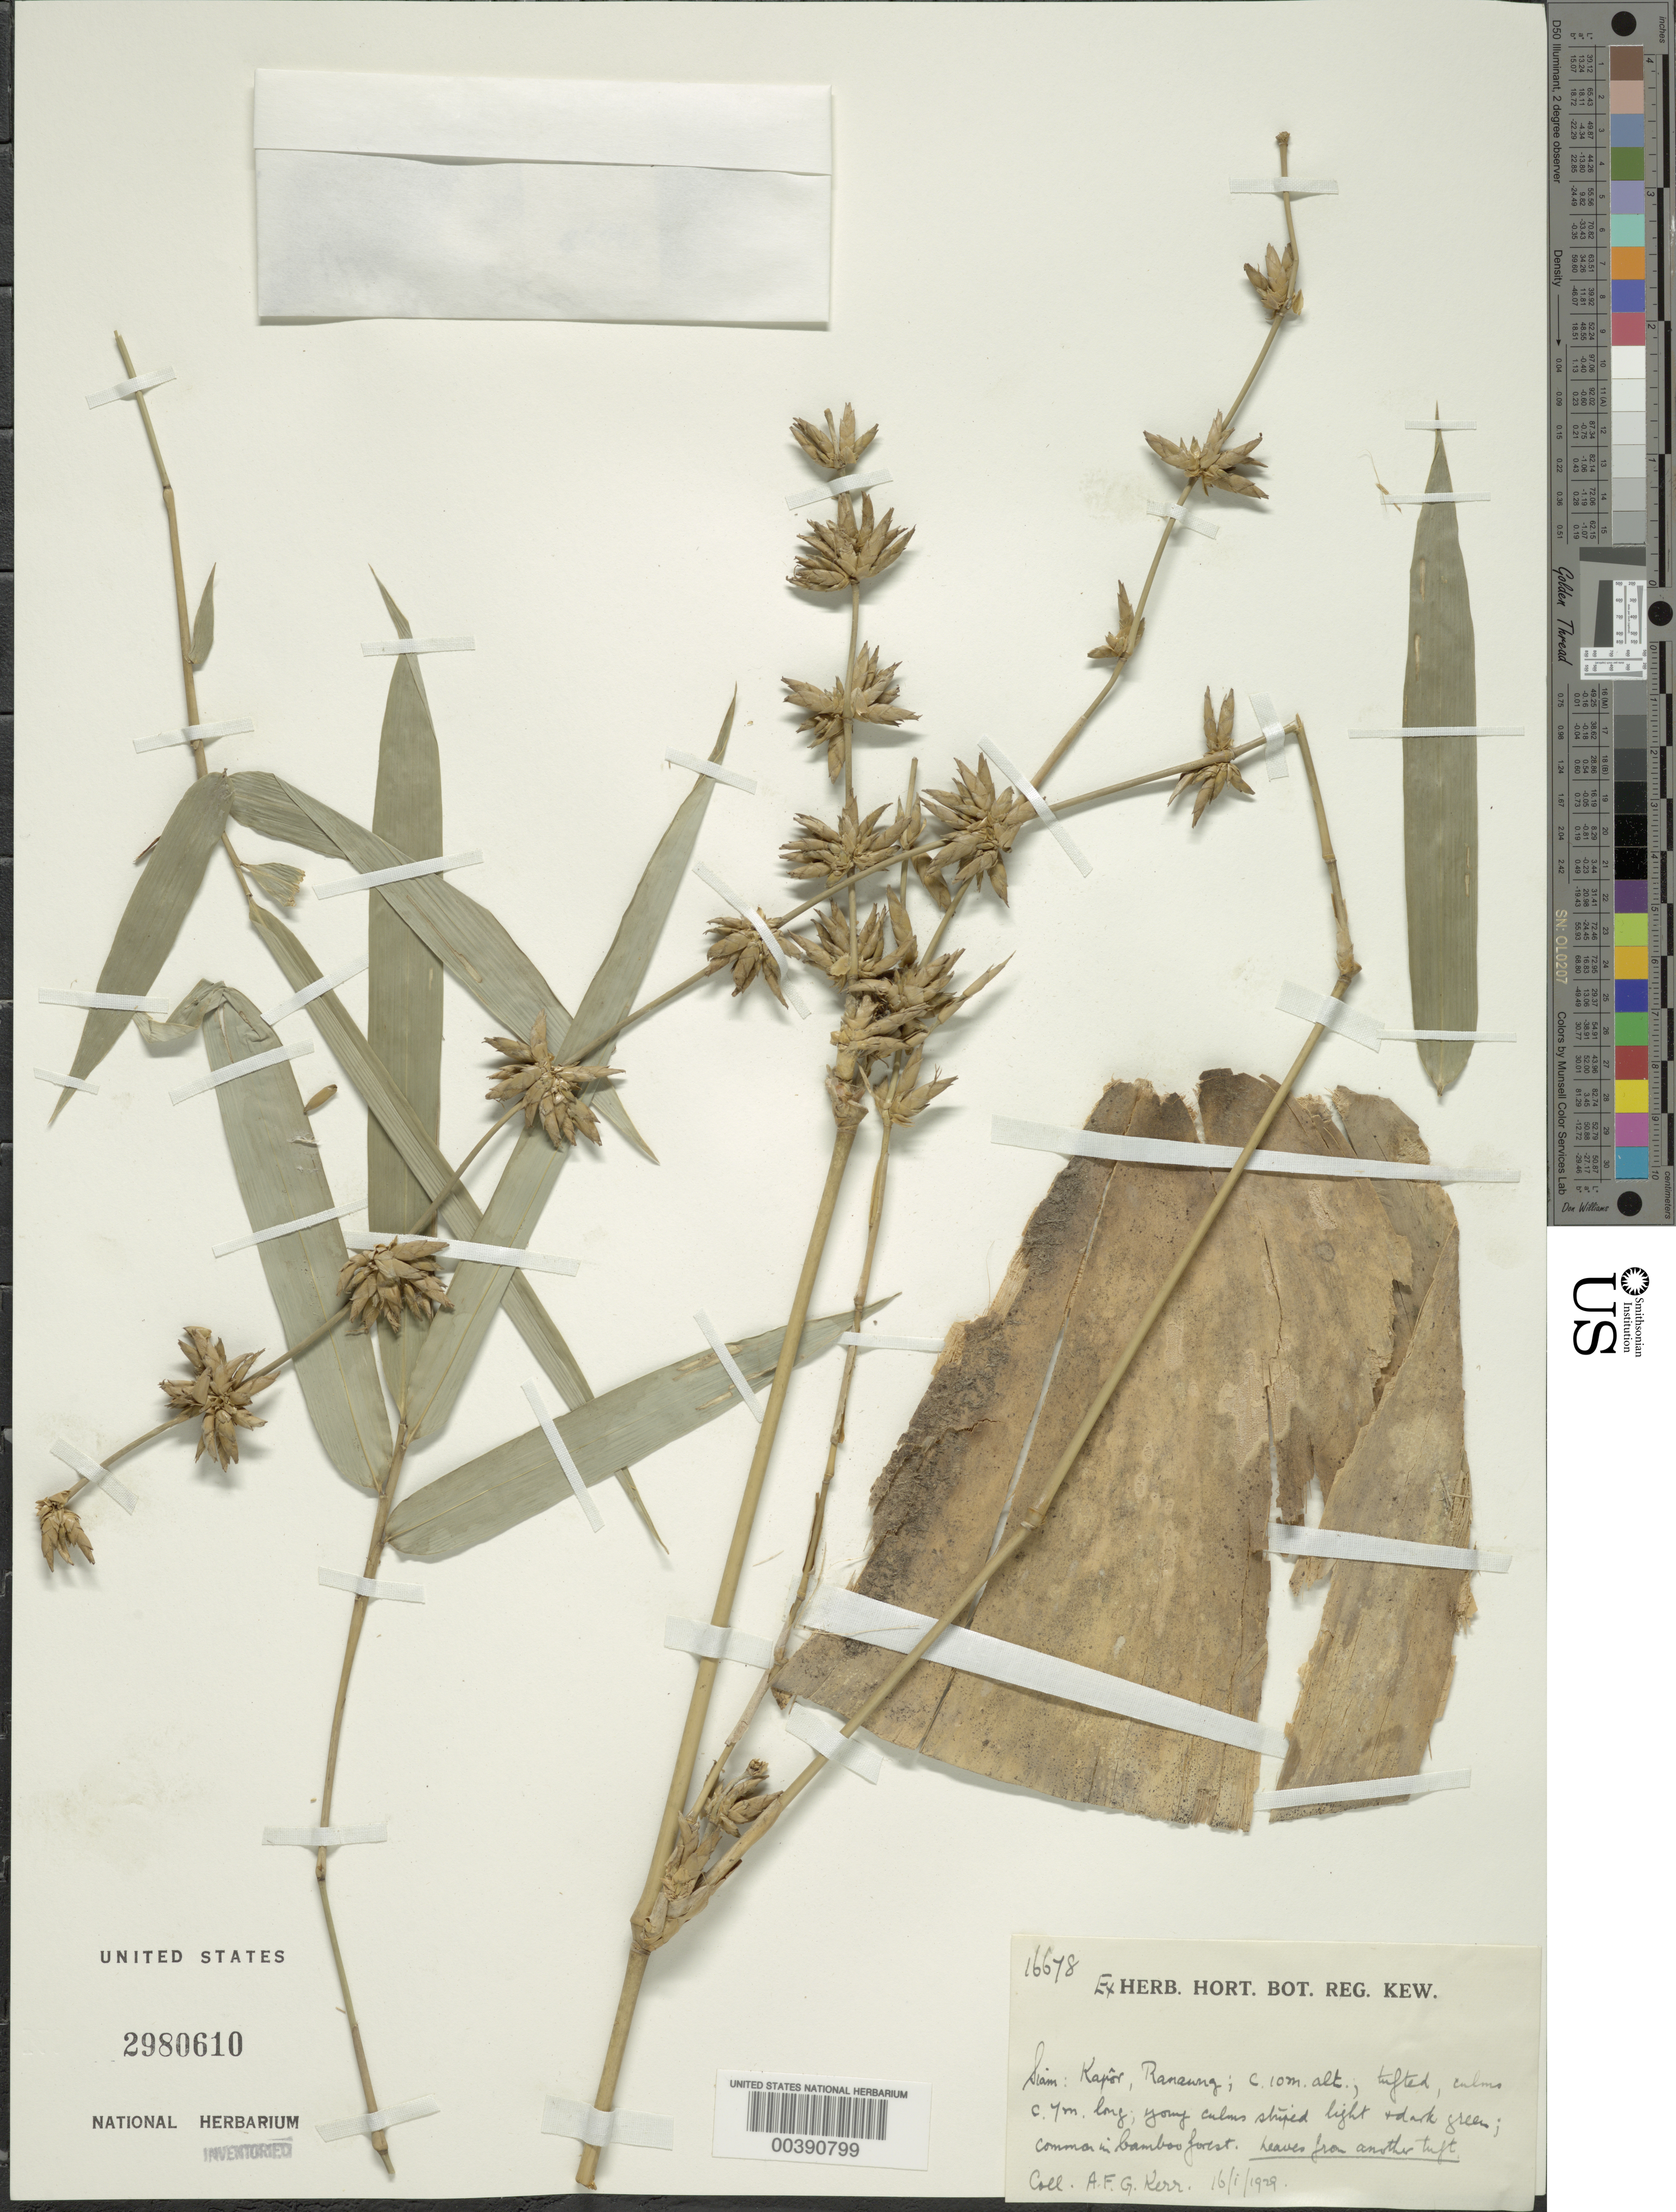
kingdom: Plantae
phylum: Tracheophyta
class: Liliopsida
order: Poales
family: Poaceae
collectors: A. F. G. Kerr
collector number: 16678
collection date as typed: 16 Jan 1929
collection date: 1929-01-16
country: Thailand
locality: Kapor, ranawng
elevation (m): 10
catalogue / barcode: US 2980610